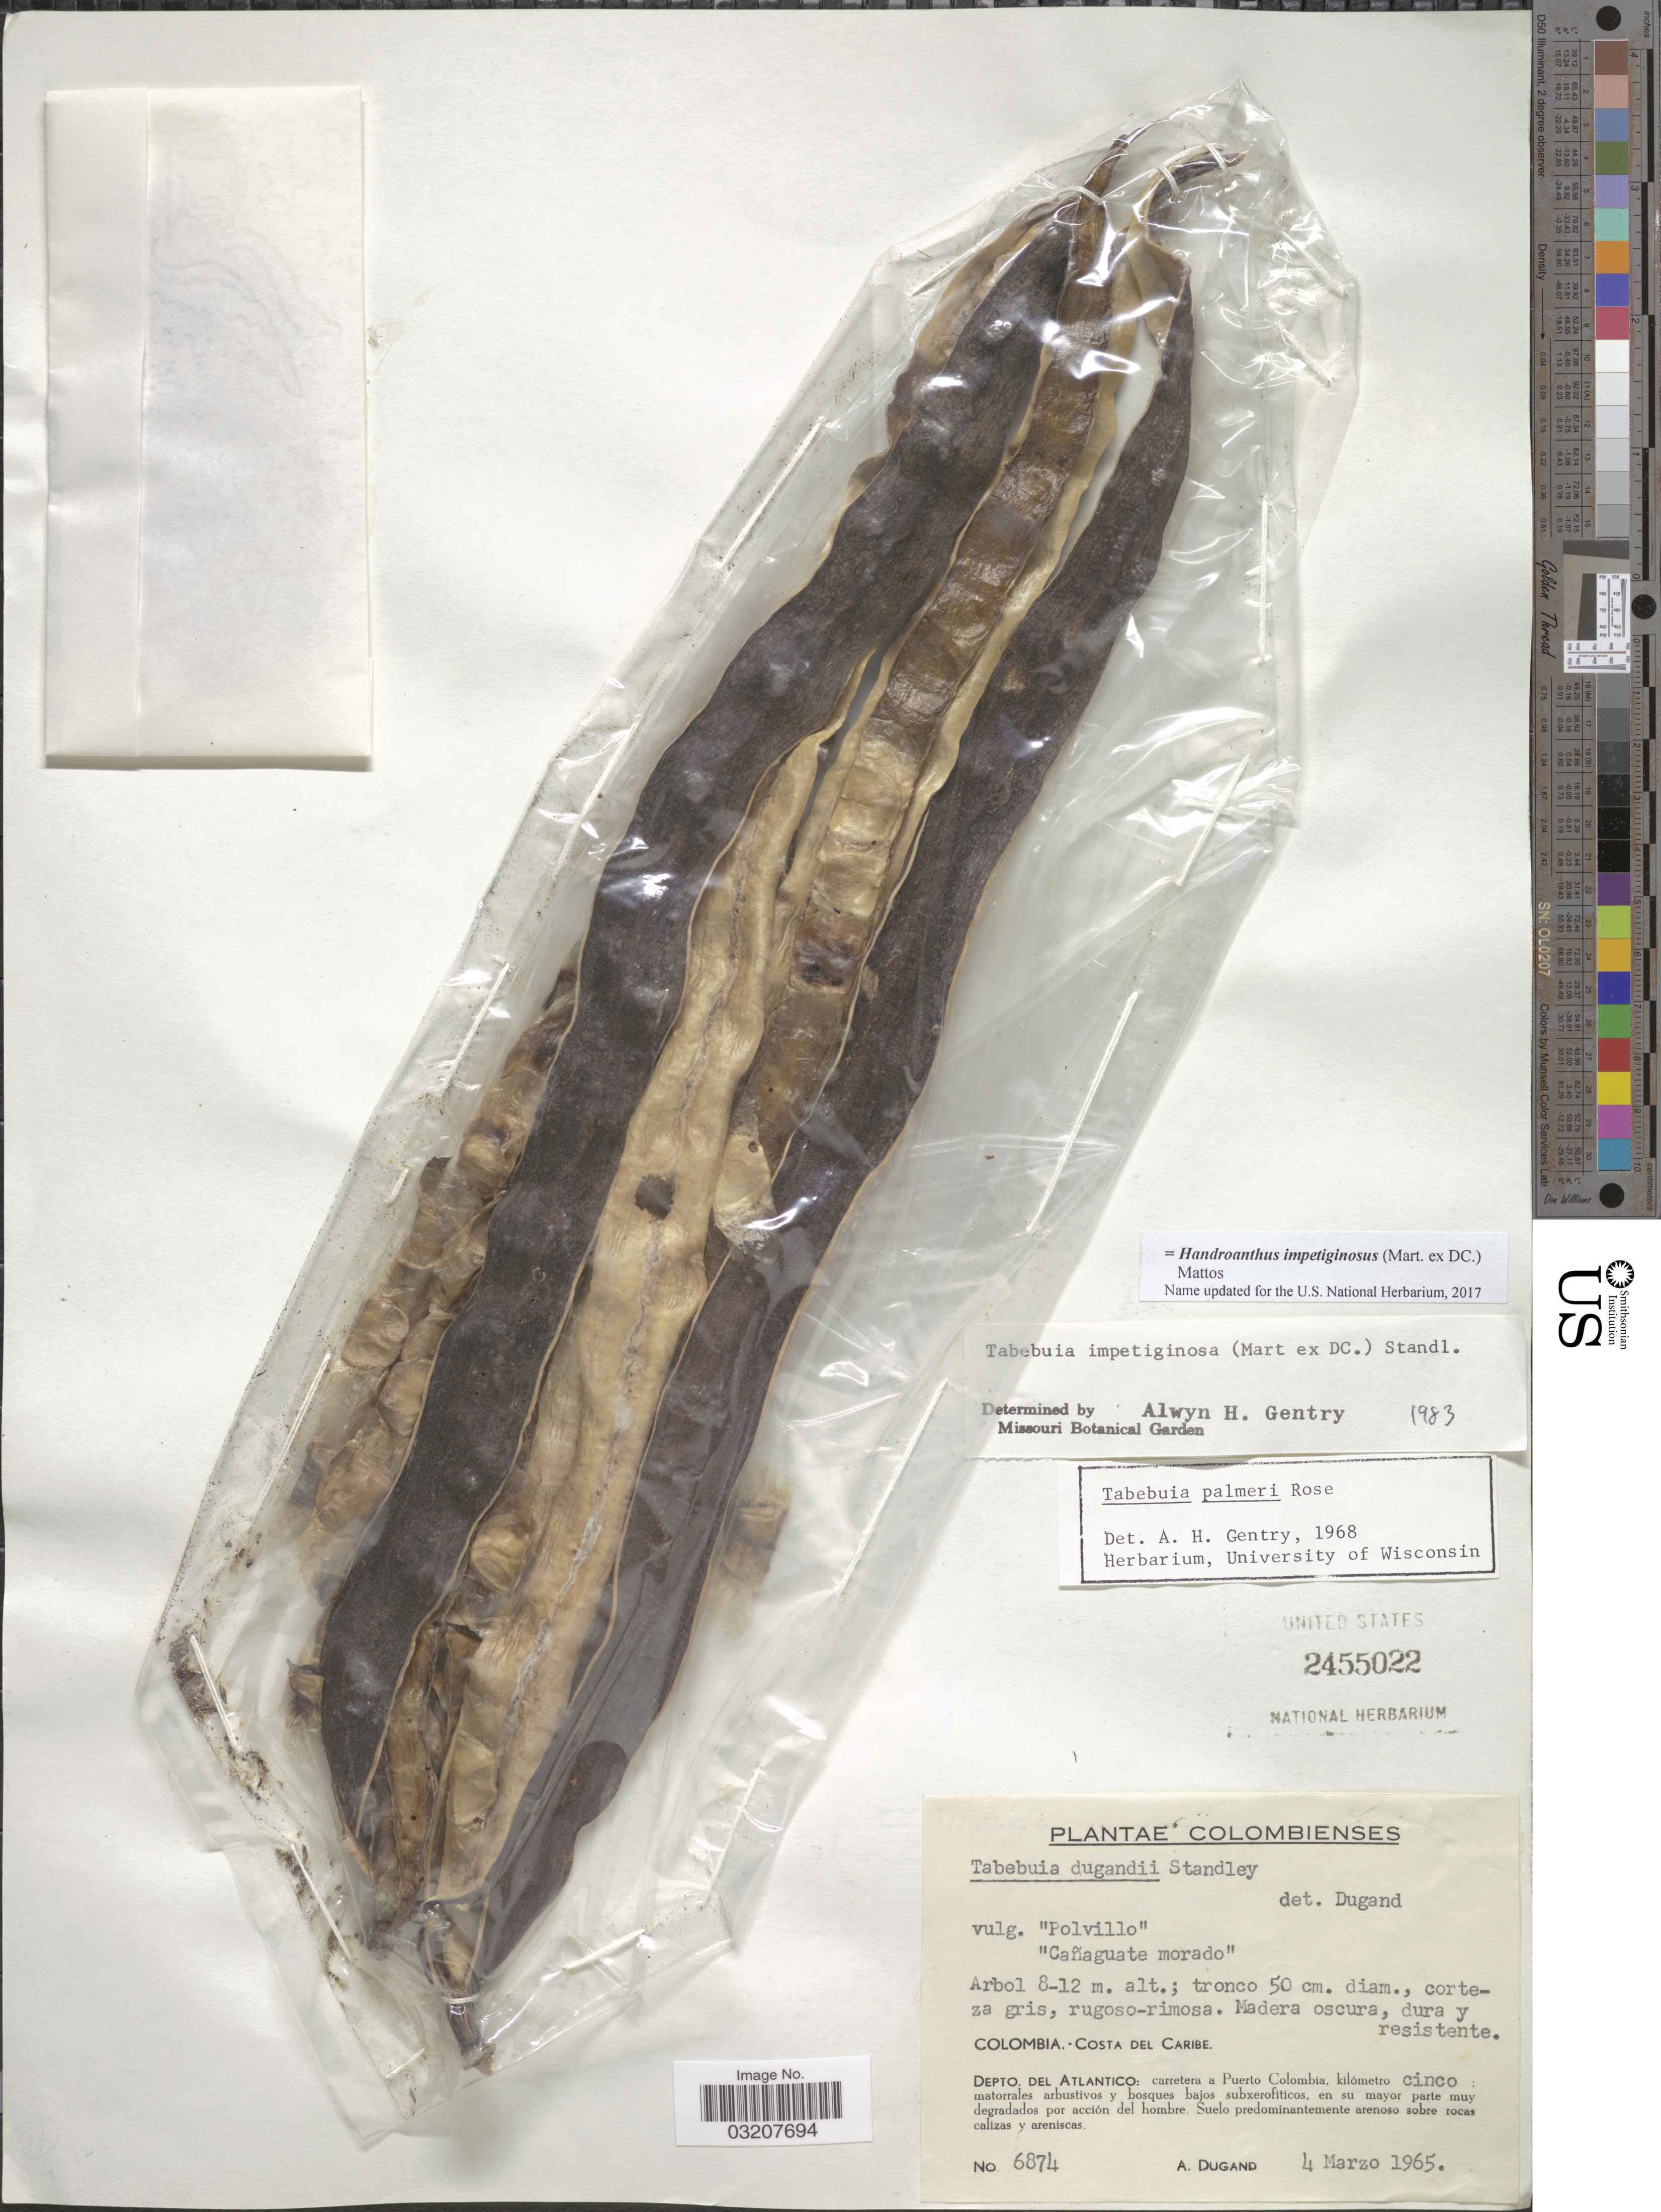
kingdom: Plantae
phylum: Tracheophyta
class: Magnoliopsida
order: Lamiales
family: Bignoniaceae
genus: Handroanthus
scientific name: Handroanthus impetiginosus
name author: (Mart. ex DC.) Mattos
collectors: A. Dugand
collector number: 6874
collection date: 1965-03-04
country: Colombia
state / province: Atlántico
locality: Costa del Caribe. Depto. Del Atlantico: carretera a Puerto Colombia, kilómetro cinco.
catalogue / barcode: US 2455022